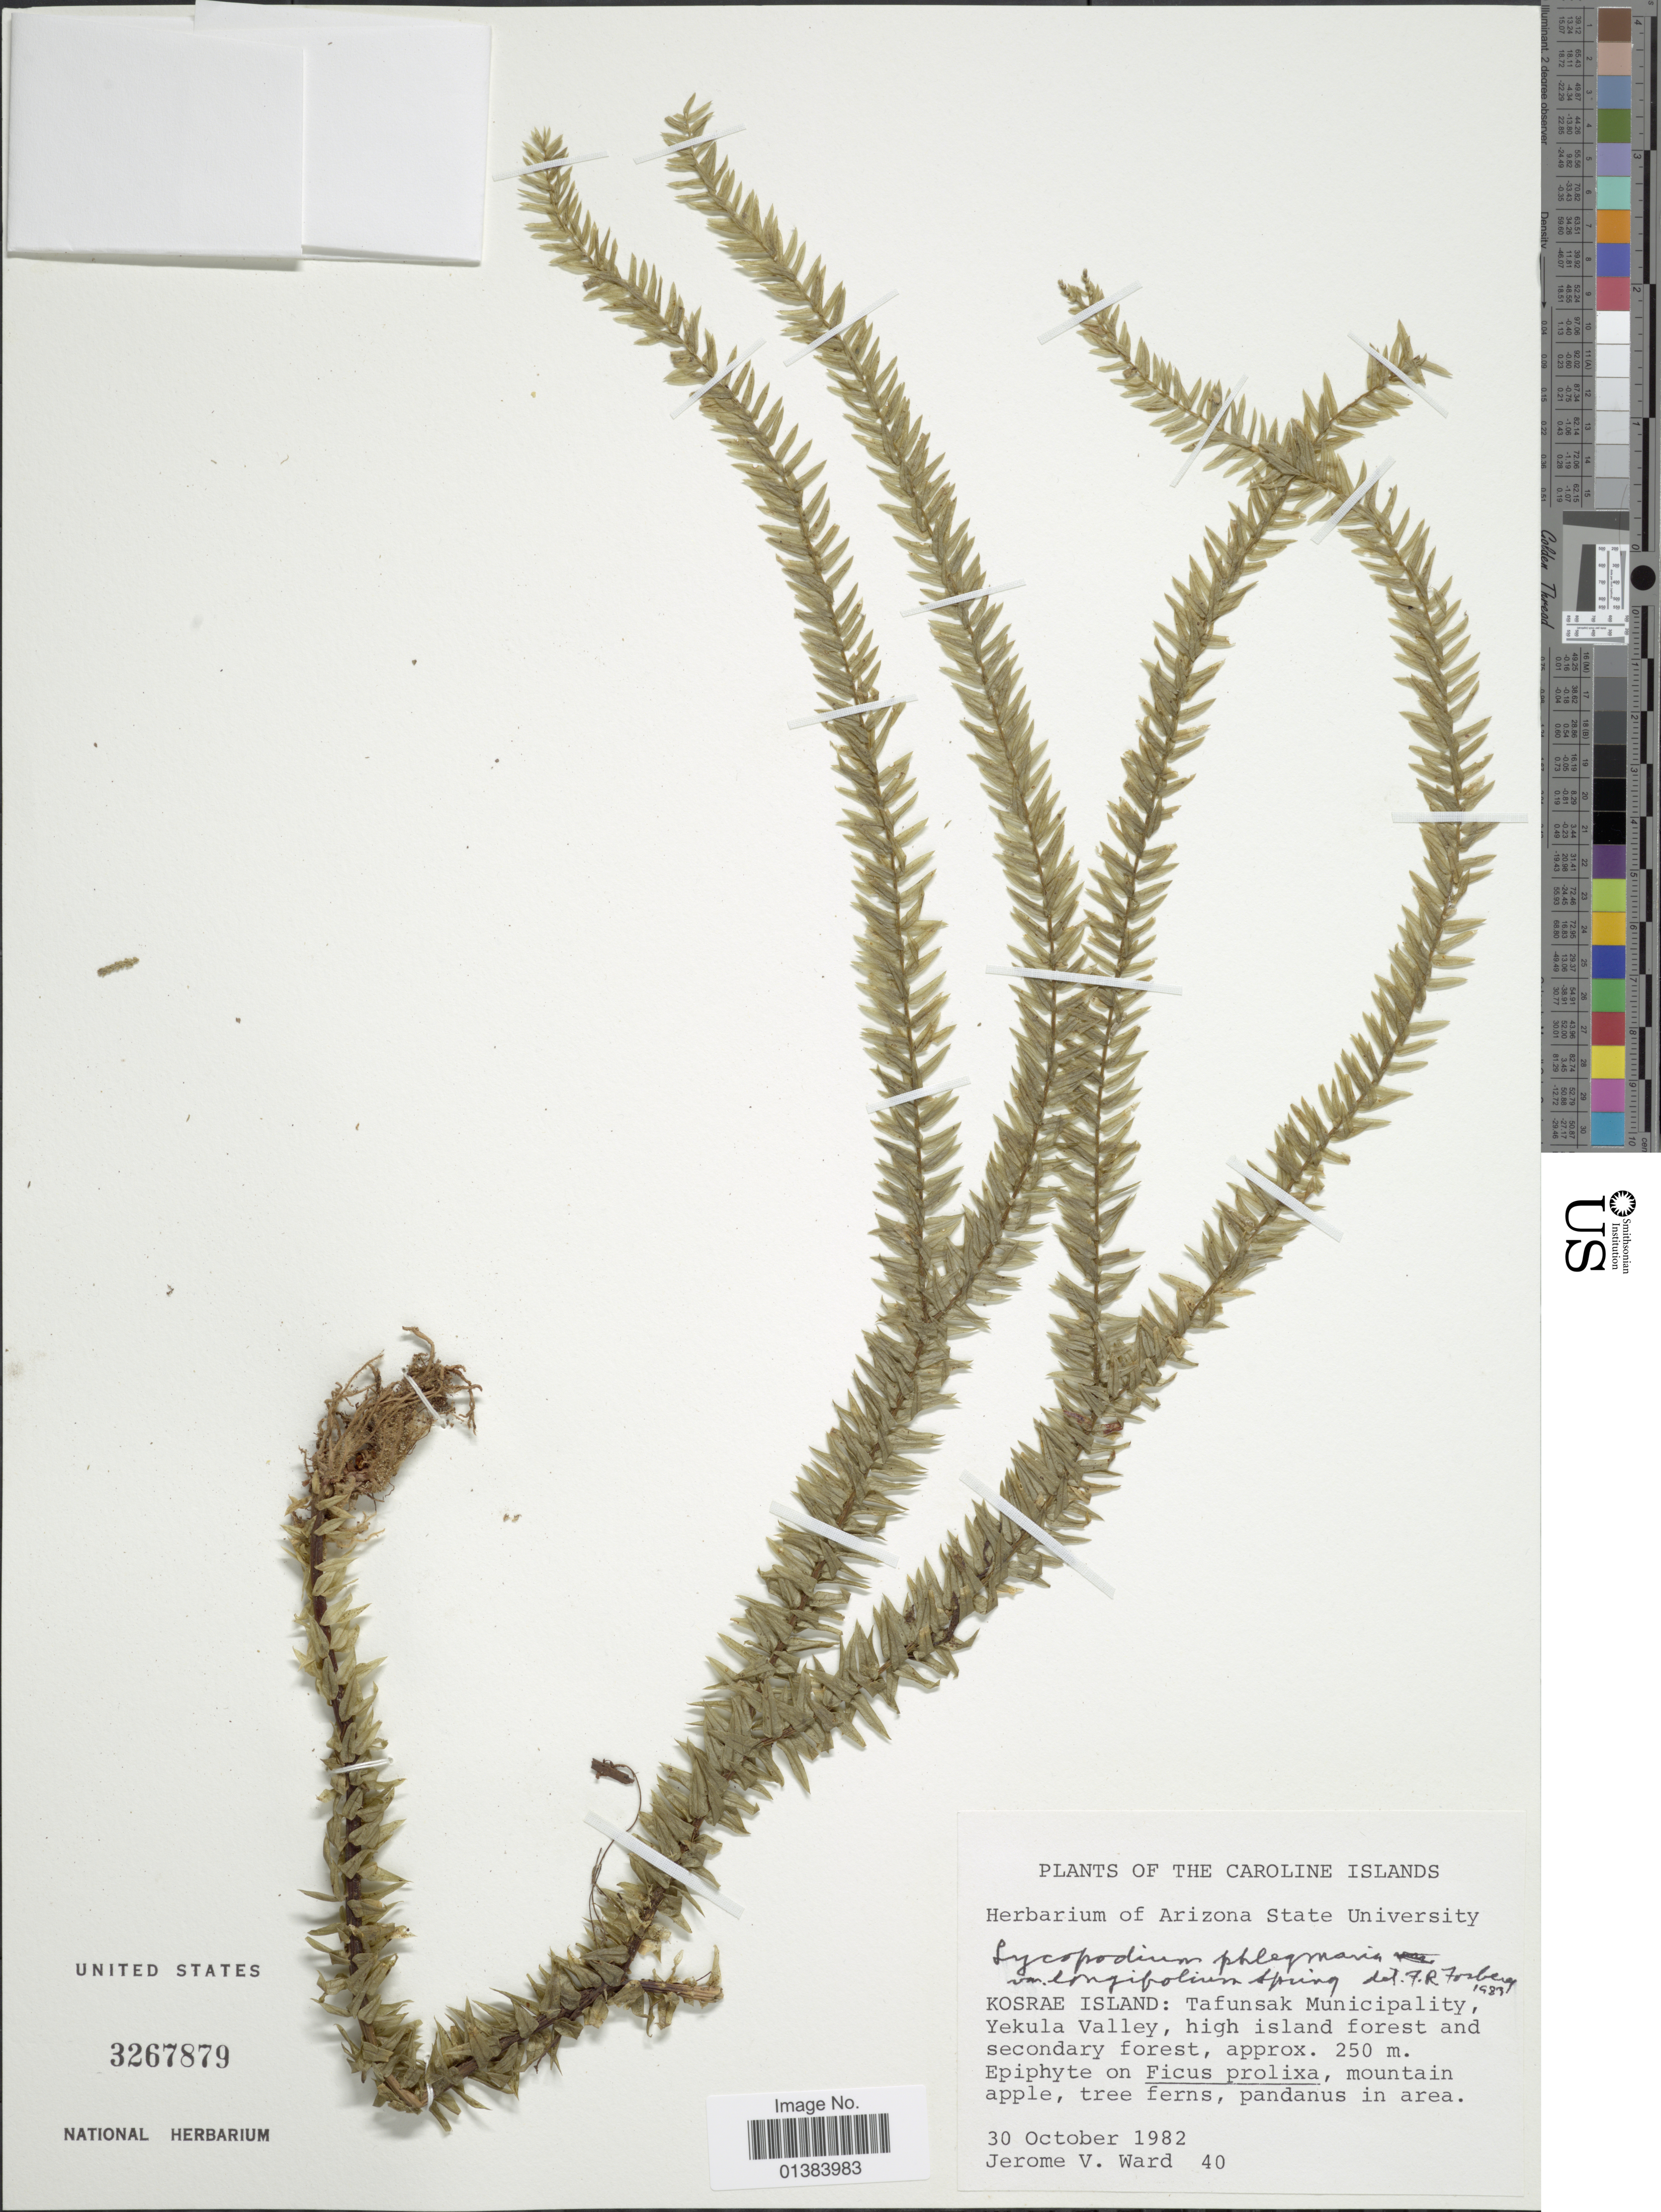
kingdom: Plantae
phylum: Tracheophyta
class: Lycopodiopsida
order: Lycopodiales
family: Lycopodiaceae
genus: Phlegmariurus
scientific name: Phlegmariurus mirabilis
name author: (Willd.) A. R. Field & Testo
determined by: Field, A. R.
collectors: J. V. Ward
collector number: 40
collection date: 1982-10-30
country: Micronesia, Federated States of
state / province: Kosrae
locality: Caroline Islands, Tafunsak Municipality, Yekula Valley, high island forest and secondary forest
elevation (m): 250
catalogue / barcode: US 3267879